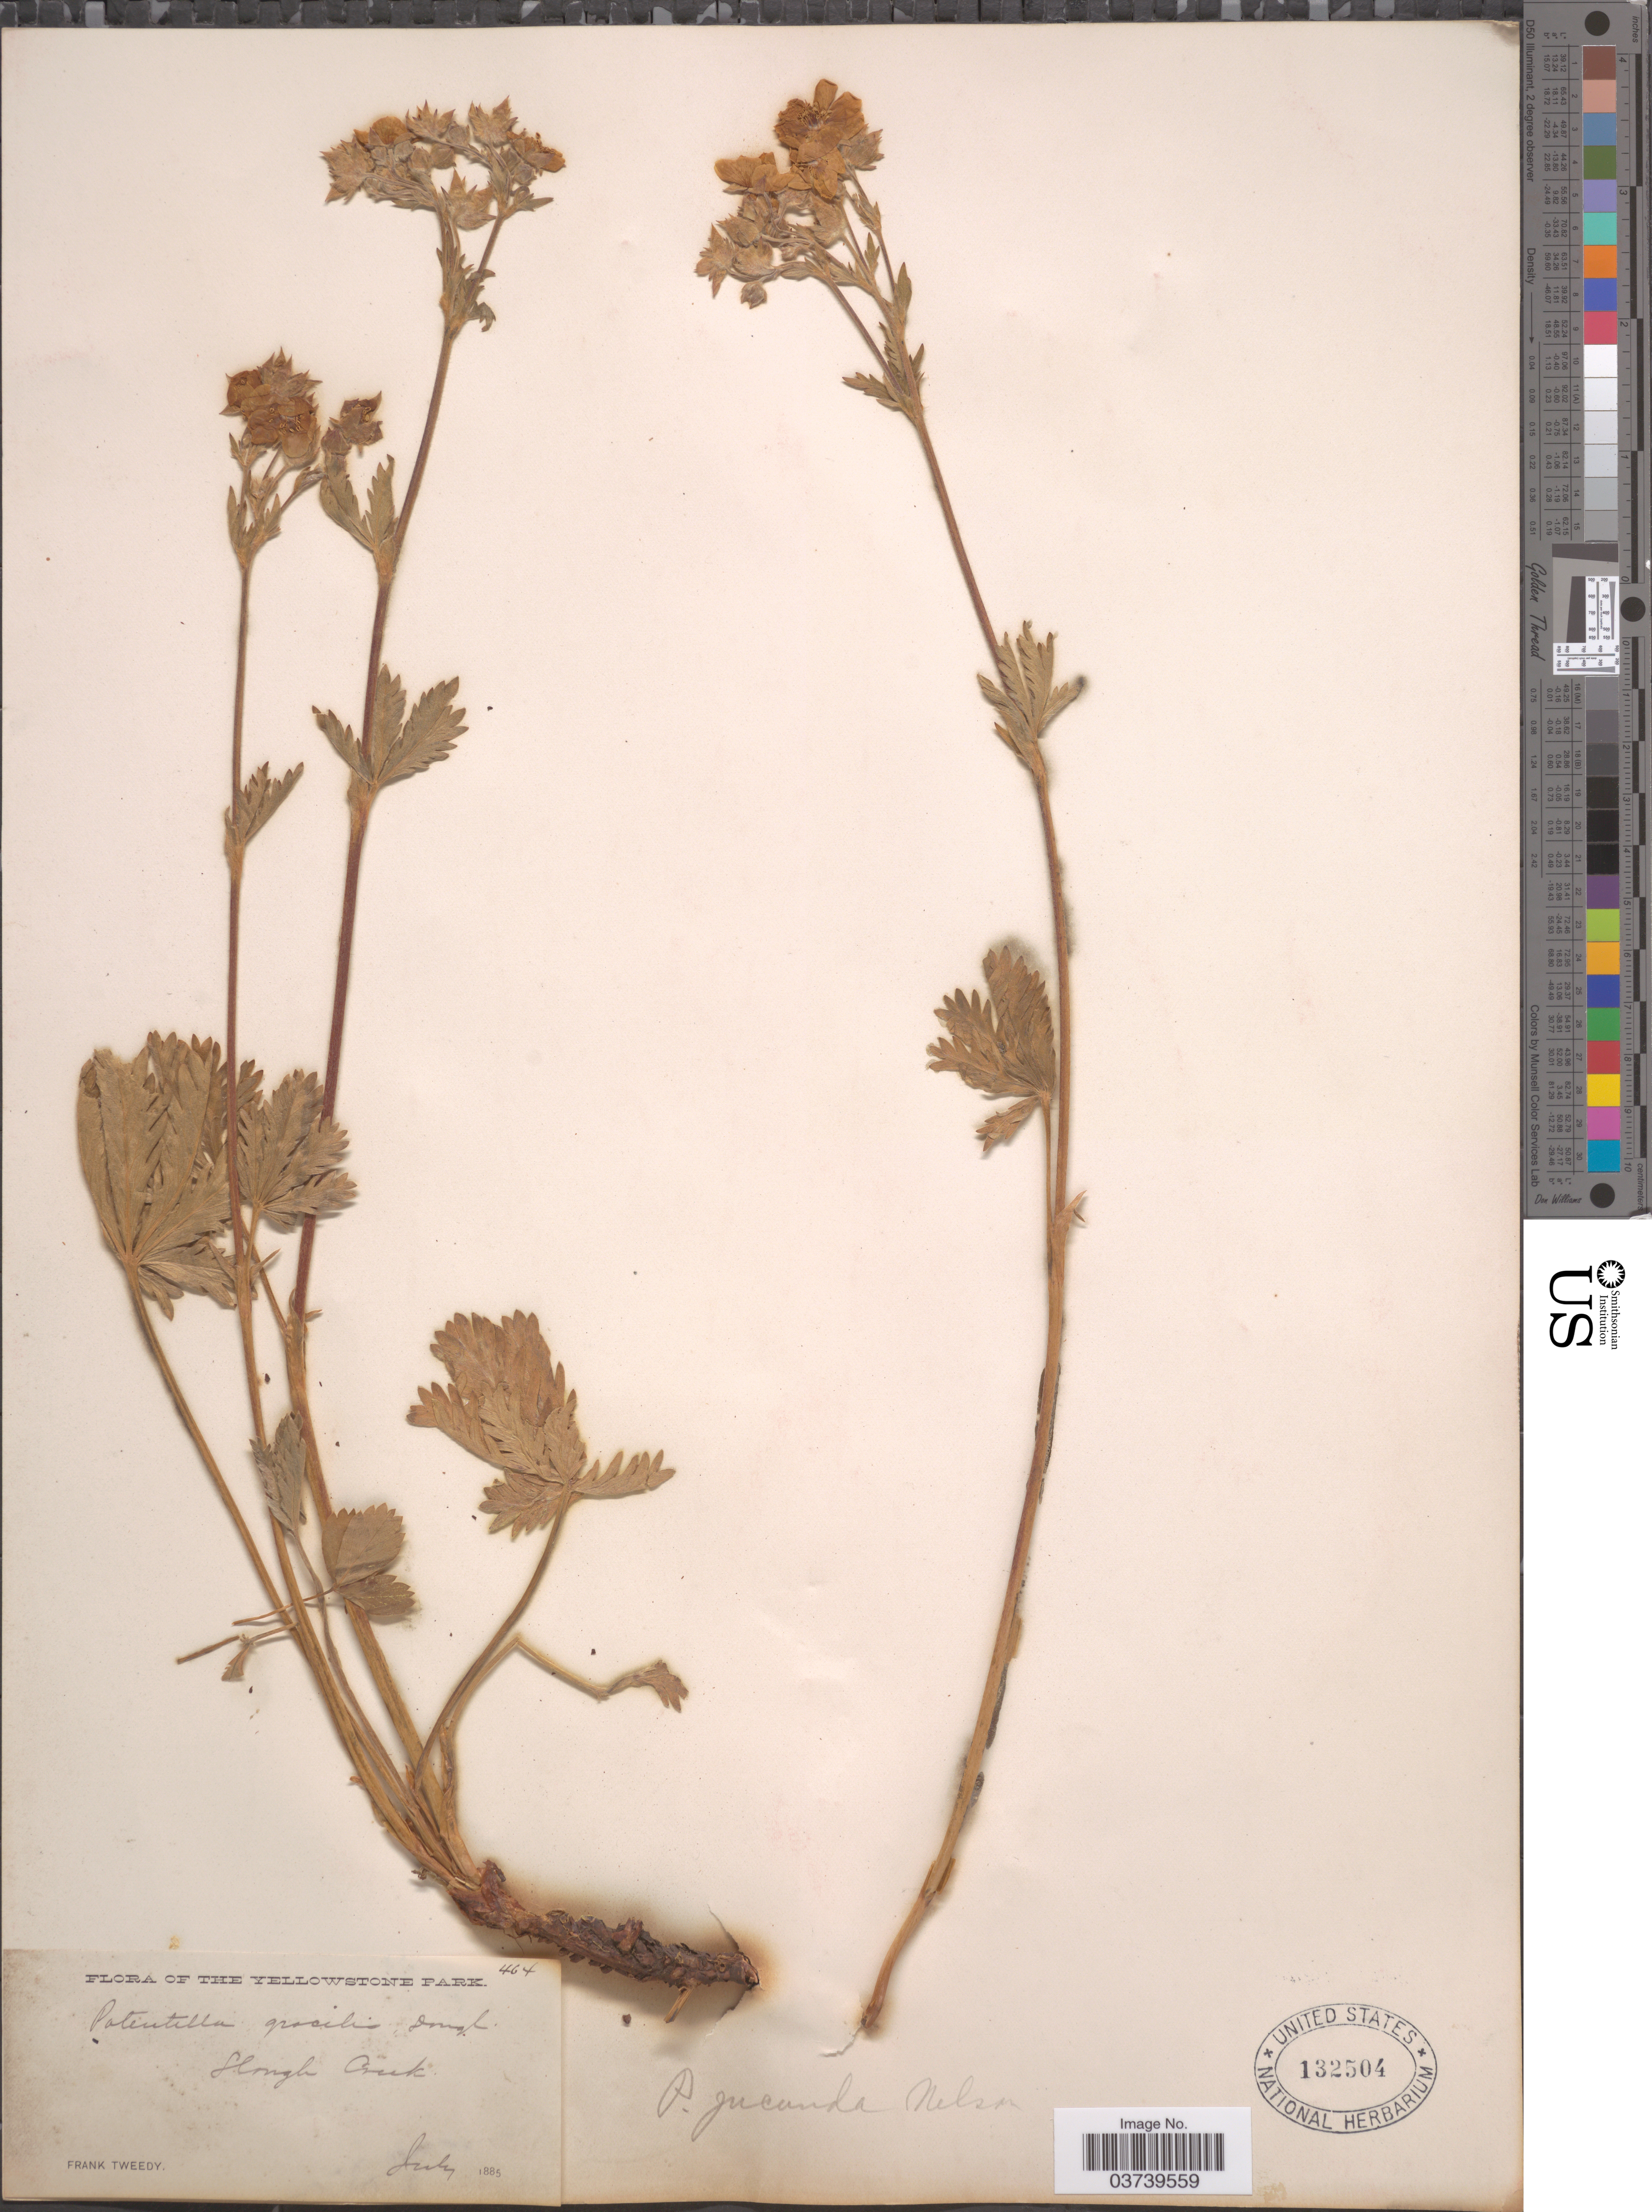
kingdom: Plantae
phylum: Tracheophyta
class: Magnoliopsida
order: Rosales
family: Rosaceae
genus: Potentilla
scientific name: Potentilla gracilis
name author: Douglas ex Hook.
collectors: F. Tweedy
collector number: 464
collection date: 1885-07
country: United States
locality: The Yellowstone National Park. Slough Creek.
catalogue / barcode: US 132504